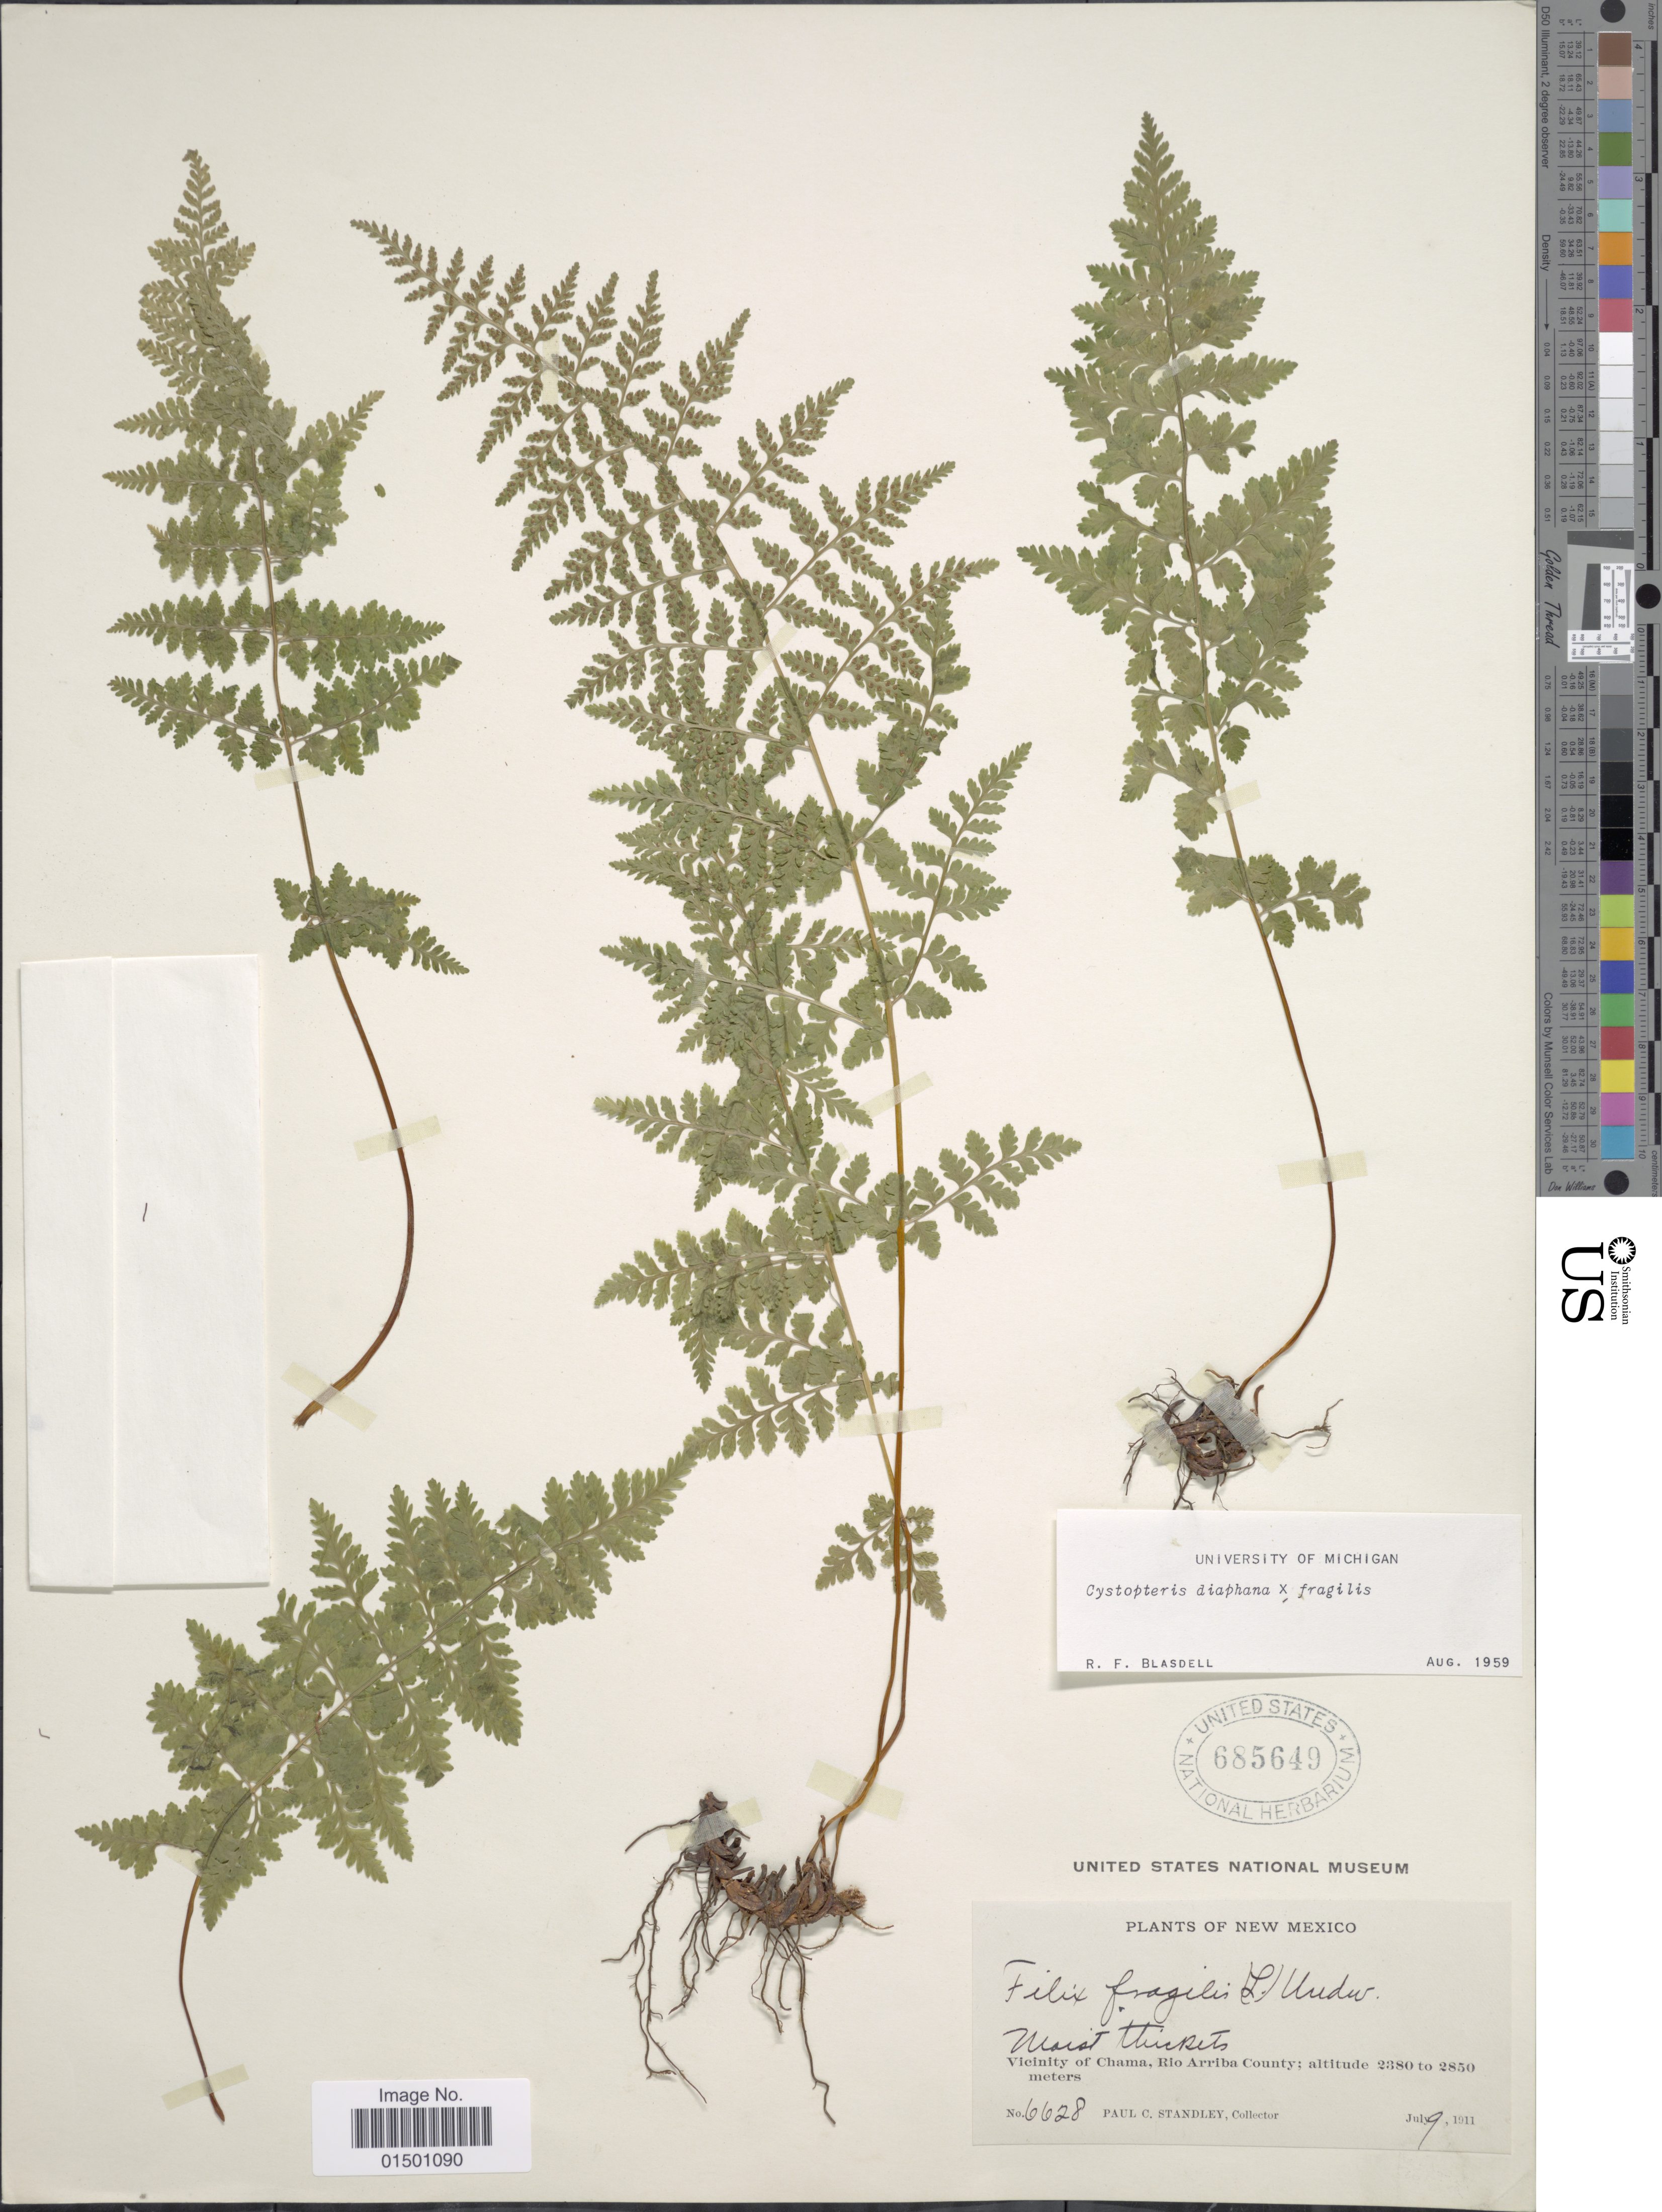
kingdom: Plantae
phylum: Tracheophyta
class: Polypodiopsida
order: Polypodiales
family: Cystopteridaceae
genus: Cystopteris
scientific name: Cystopteris diaphana x C. fragilis (L.) Bernh.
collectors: P. C. Standley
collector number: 6628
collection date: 1911-07-09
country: United States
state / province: New Mexico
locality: Vicinity of Chama, Rio Arriba County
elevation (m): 2380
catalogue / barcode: US 685649